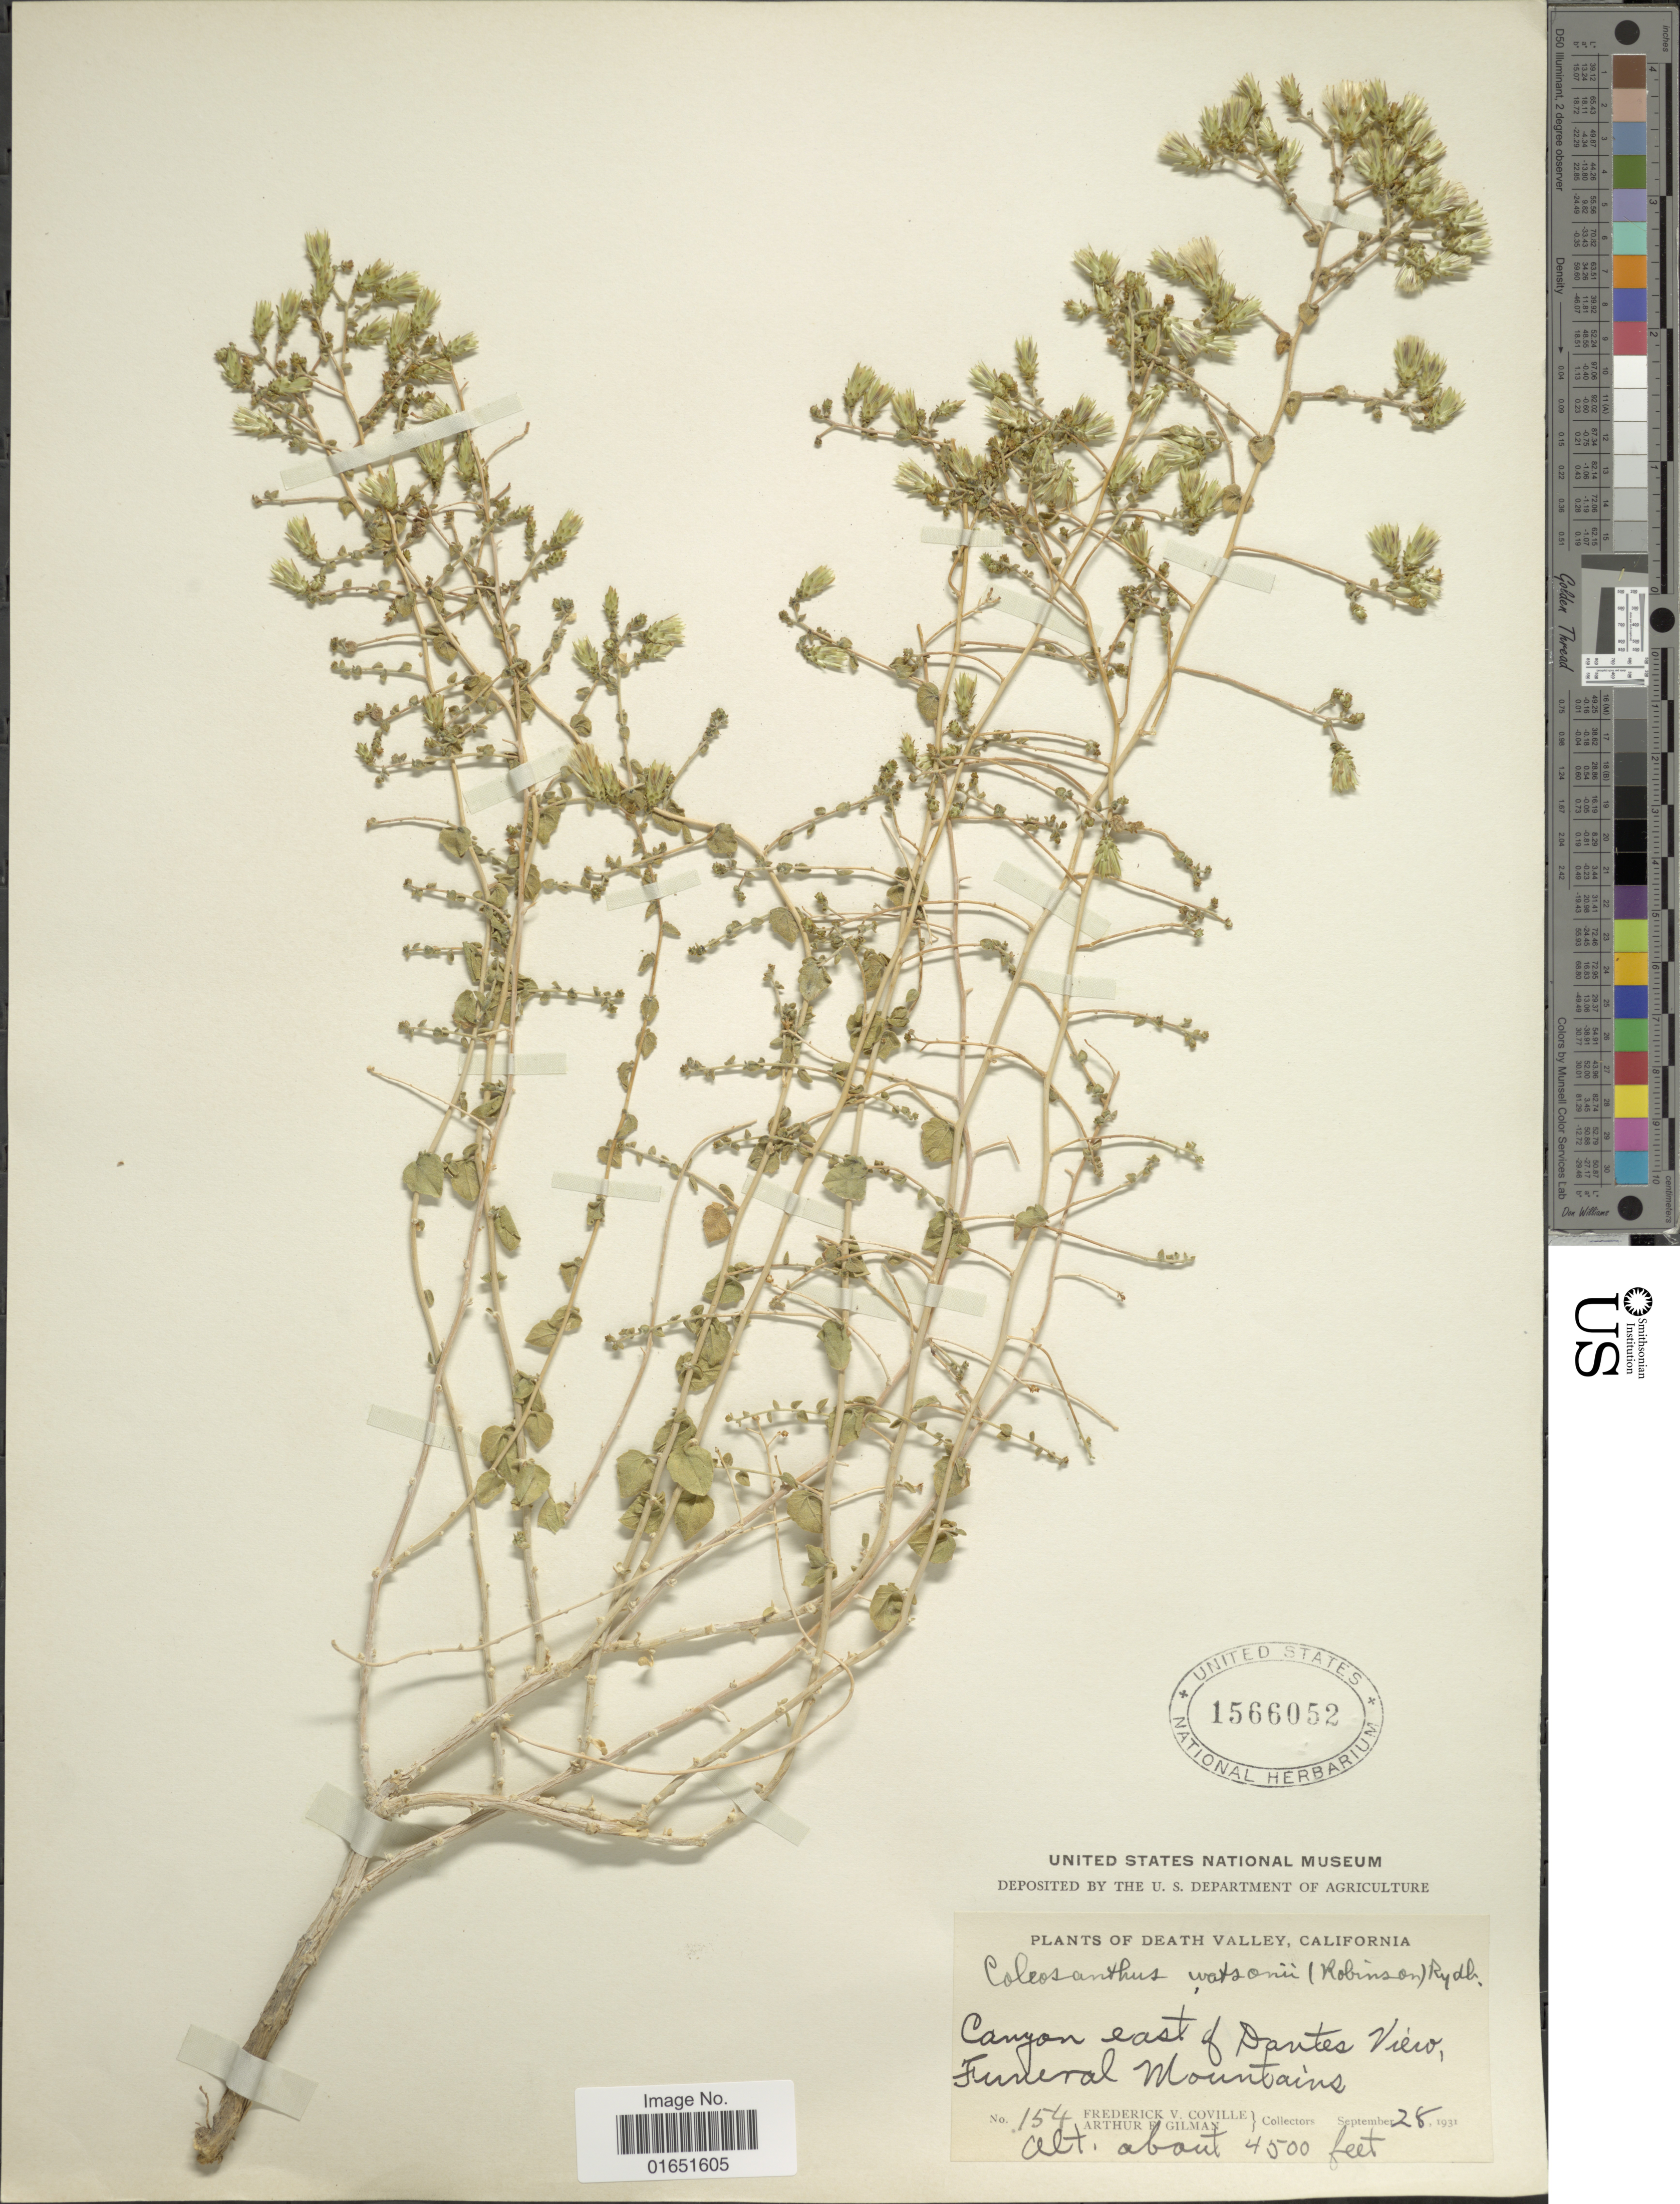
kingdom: Plantae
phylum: Tracheophyta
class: Magnoliopsida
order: Asterales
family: Asteraceae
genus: Brickellia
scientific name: Brickellia watsonii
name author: B.L. Rob.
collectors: F. V. Coville & A. Gilman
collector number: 154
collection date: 1931-09-28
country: United States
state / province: California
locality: Death Valley, Canyon east of Dabtes View, Funeral Mountains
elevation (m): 1372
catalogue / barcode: US 1566052